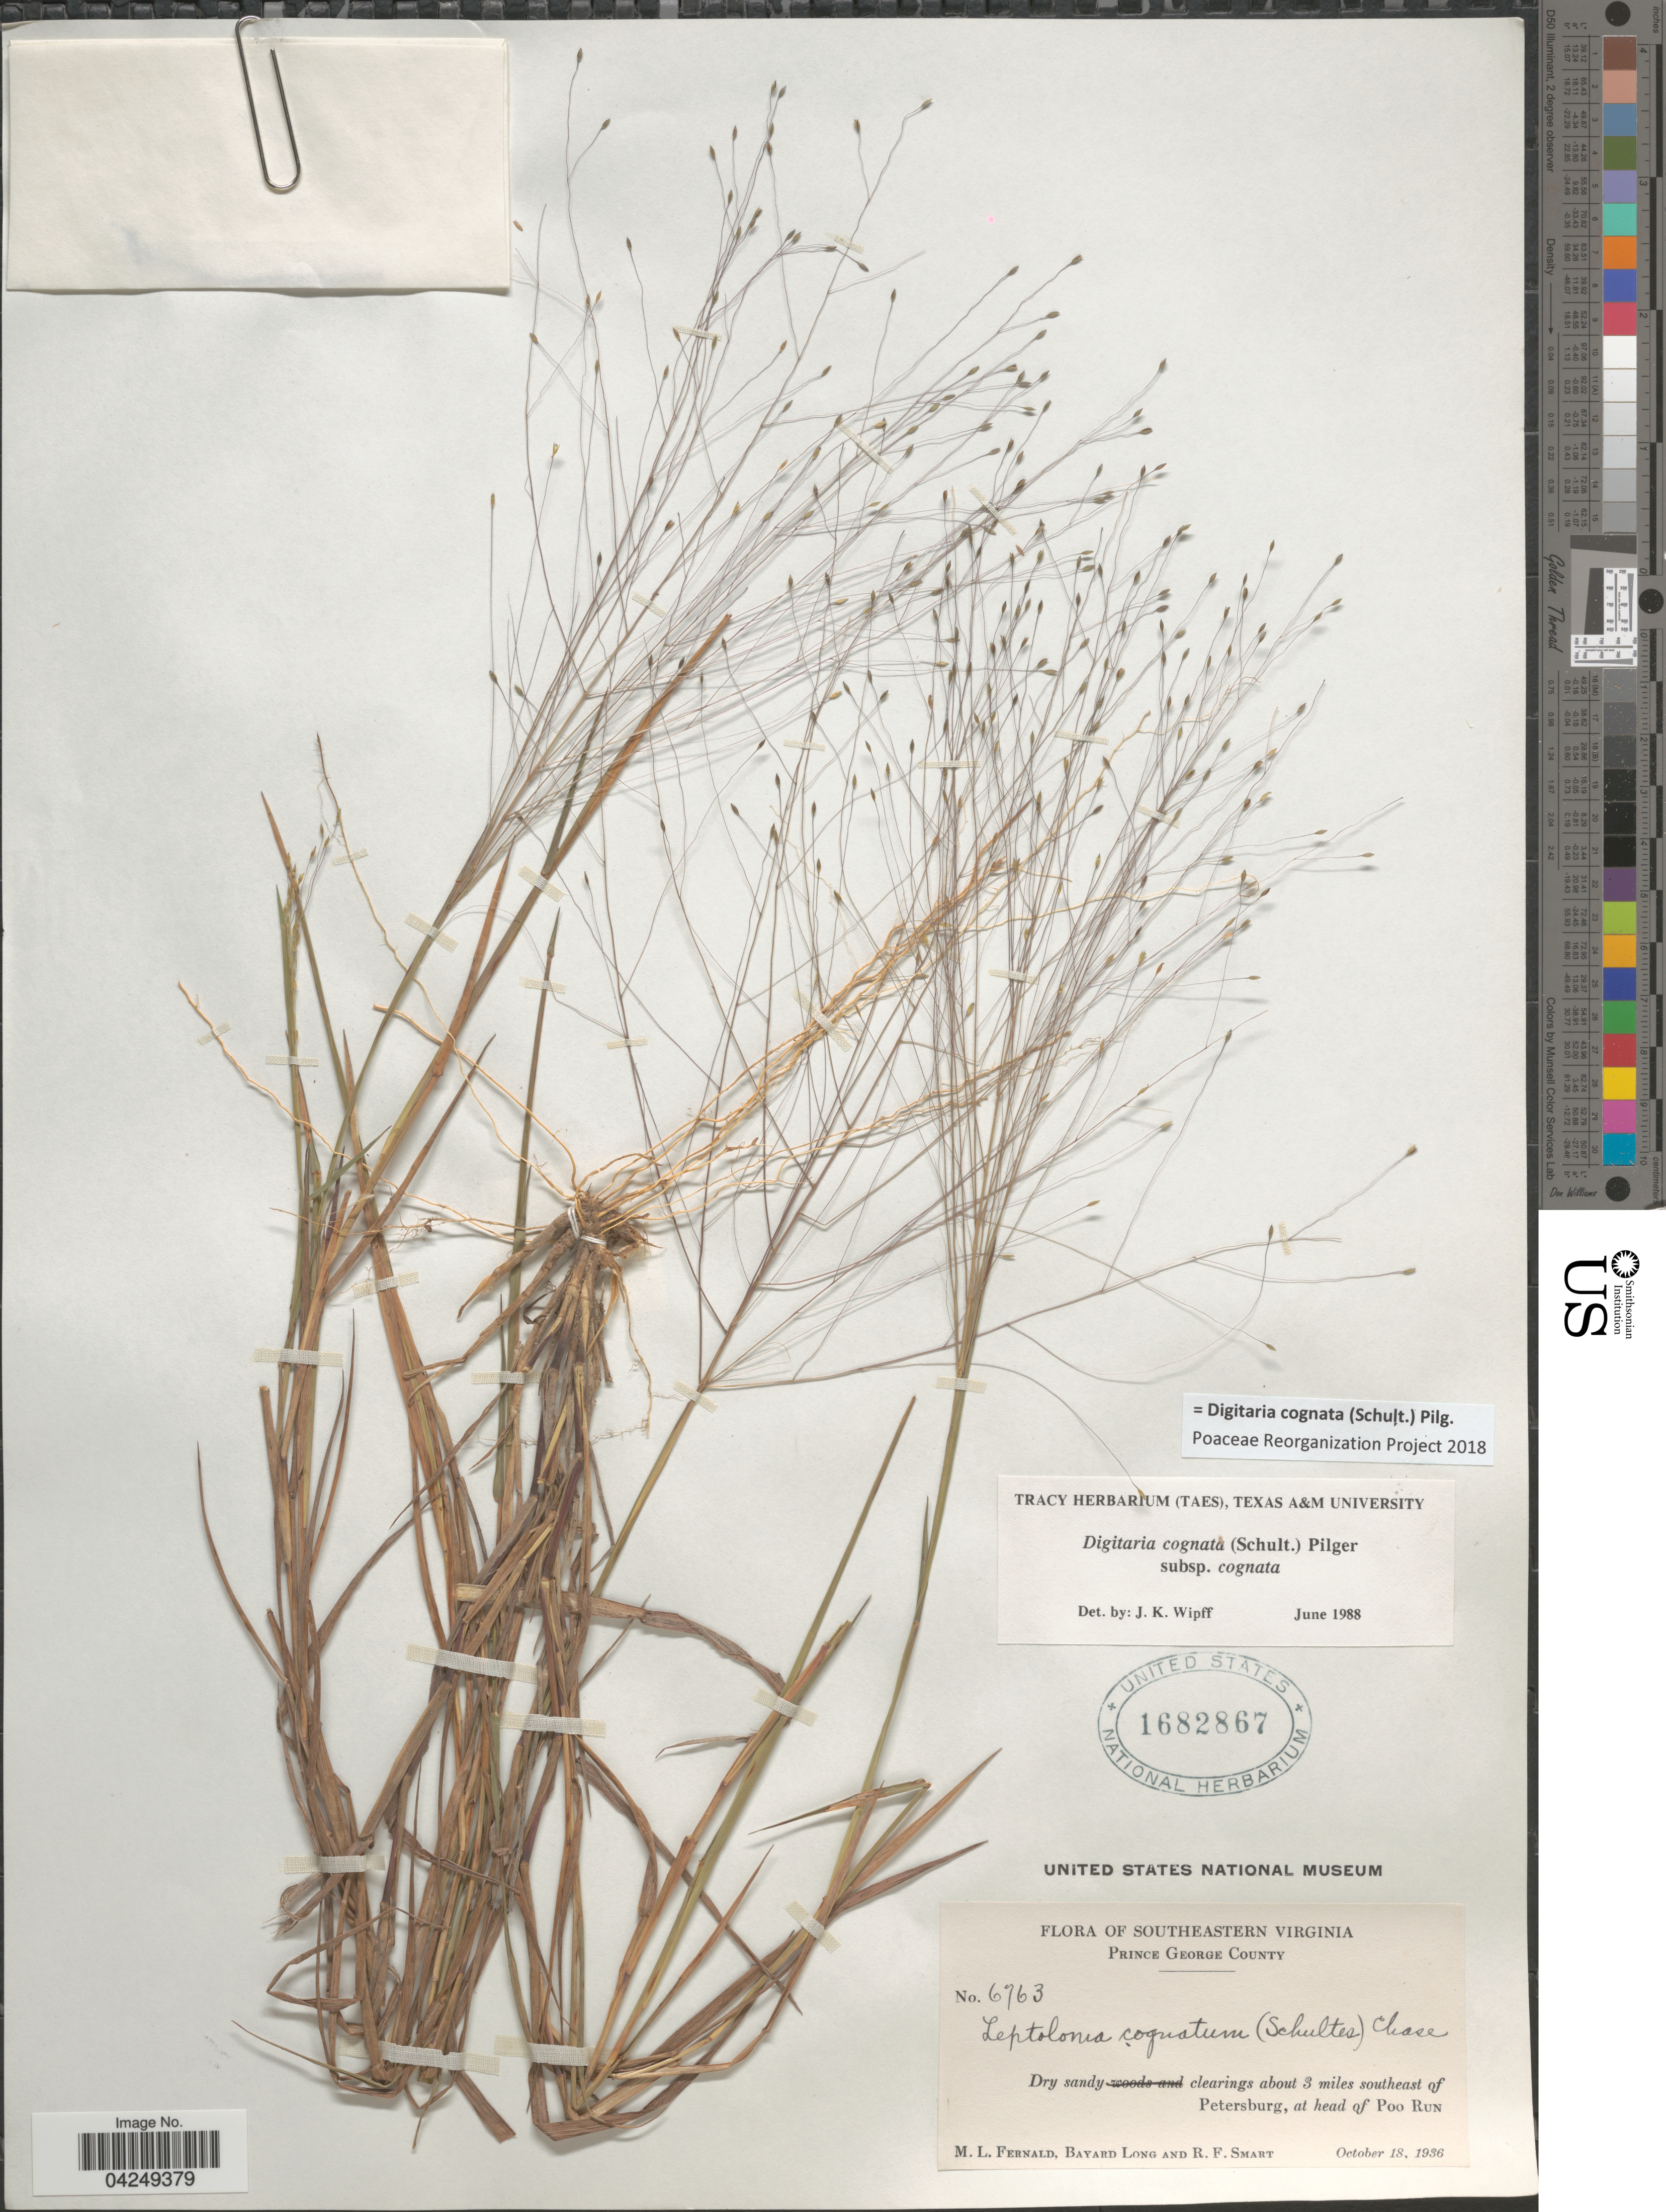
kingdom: Plantae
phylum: Tracheophyta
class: Liliopsida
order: Poales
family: Poaceae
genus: Digitaria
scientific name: Digitaria cognata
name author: (Scult.) Pilg.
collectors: M. L. Fernald, B. Long & R. Smart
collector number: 6763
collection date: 1936-10-18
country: United States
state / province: Virginia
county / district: Prince George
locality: Southeastern Virginia. Prince George County. Dry sandy clearings about 3 miles southeast of Petersburg, at head of Poo Run.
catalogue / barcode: US 1682867